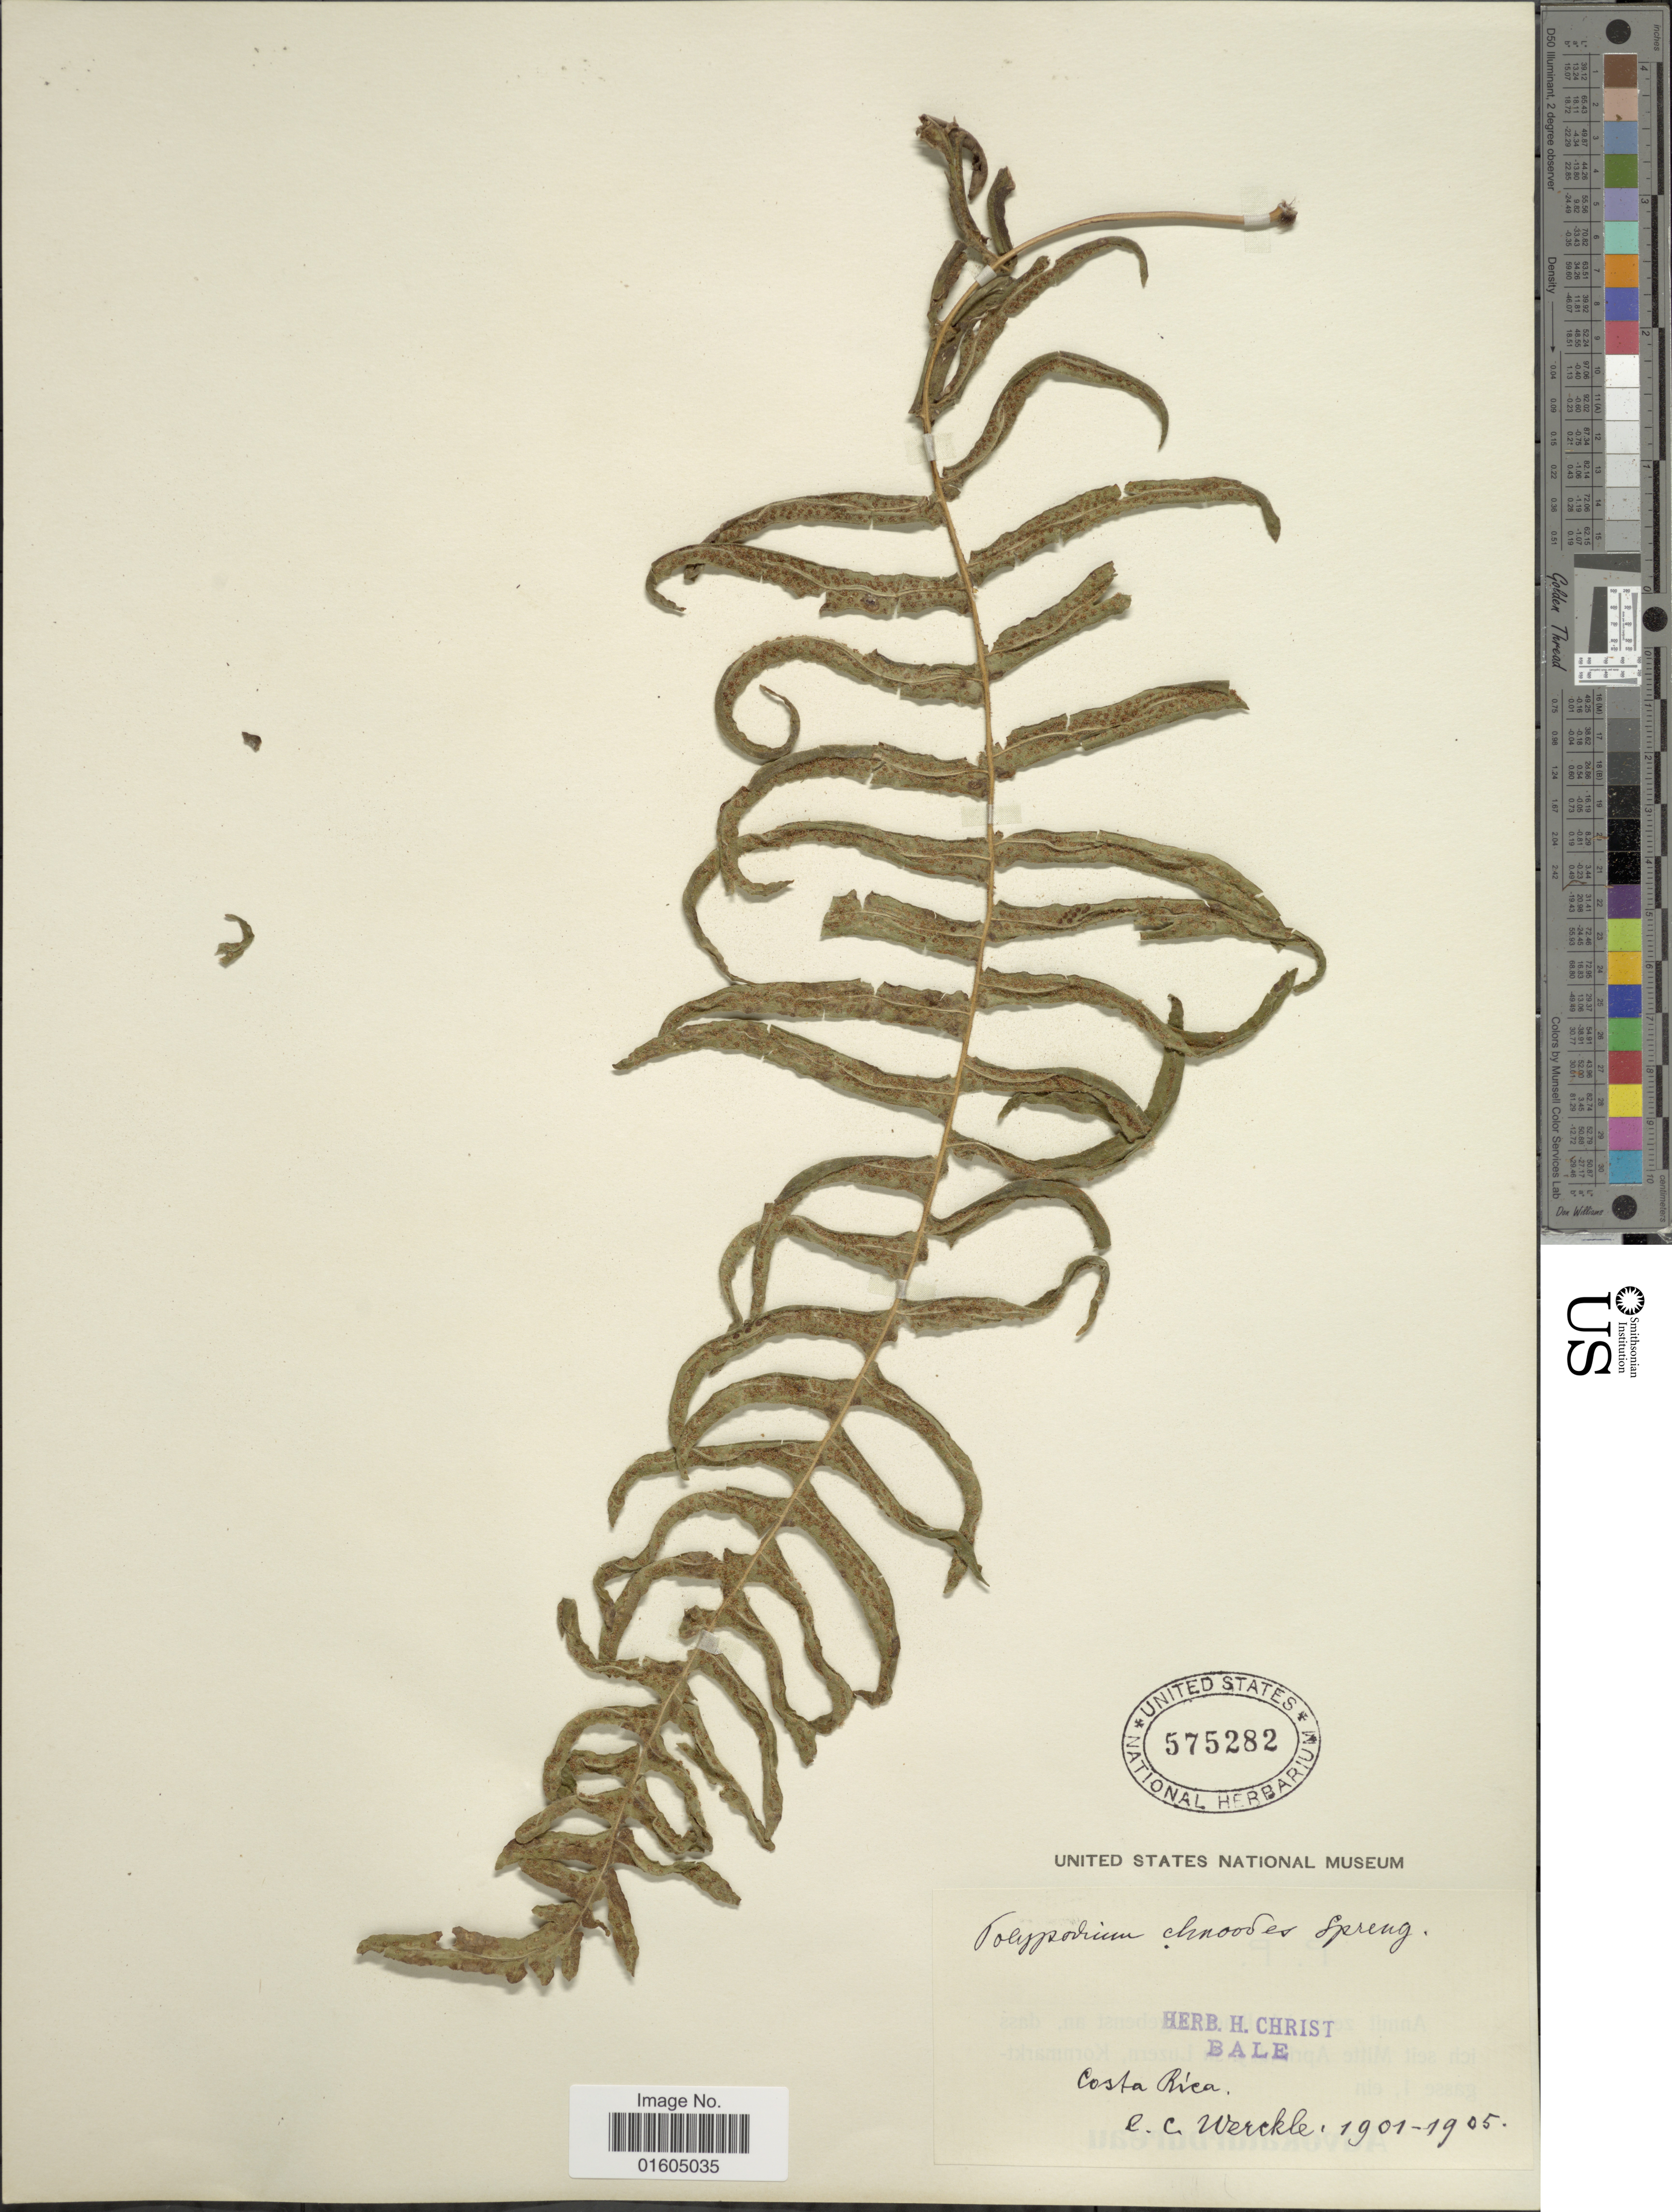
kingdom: Plantae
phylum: Tracheophyta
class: Polypodiopsida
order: Polypodiales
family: Polypodiaceae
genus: Serpocaulon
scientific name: Serpocaulon dissimile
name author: (L.) A.R. Sm.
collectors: C. C Wercklé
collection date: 1901/1905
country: Costa Rica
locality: Costa Rica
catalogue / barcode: US 575282